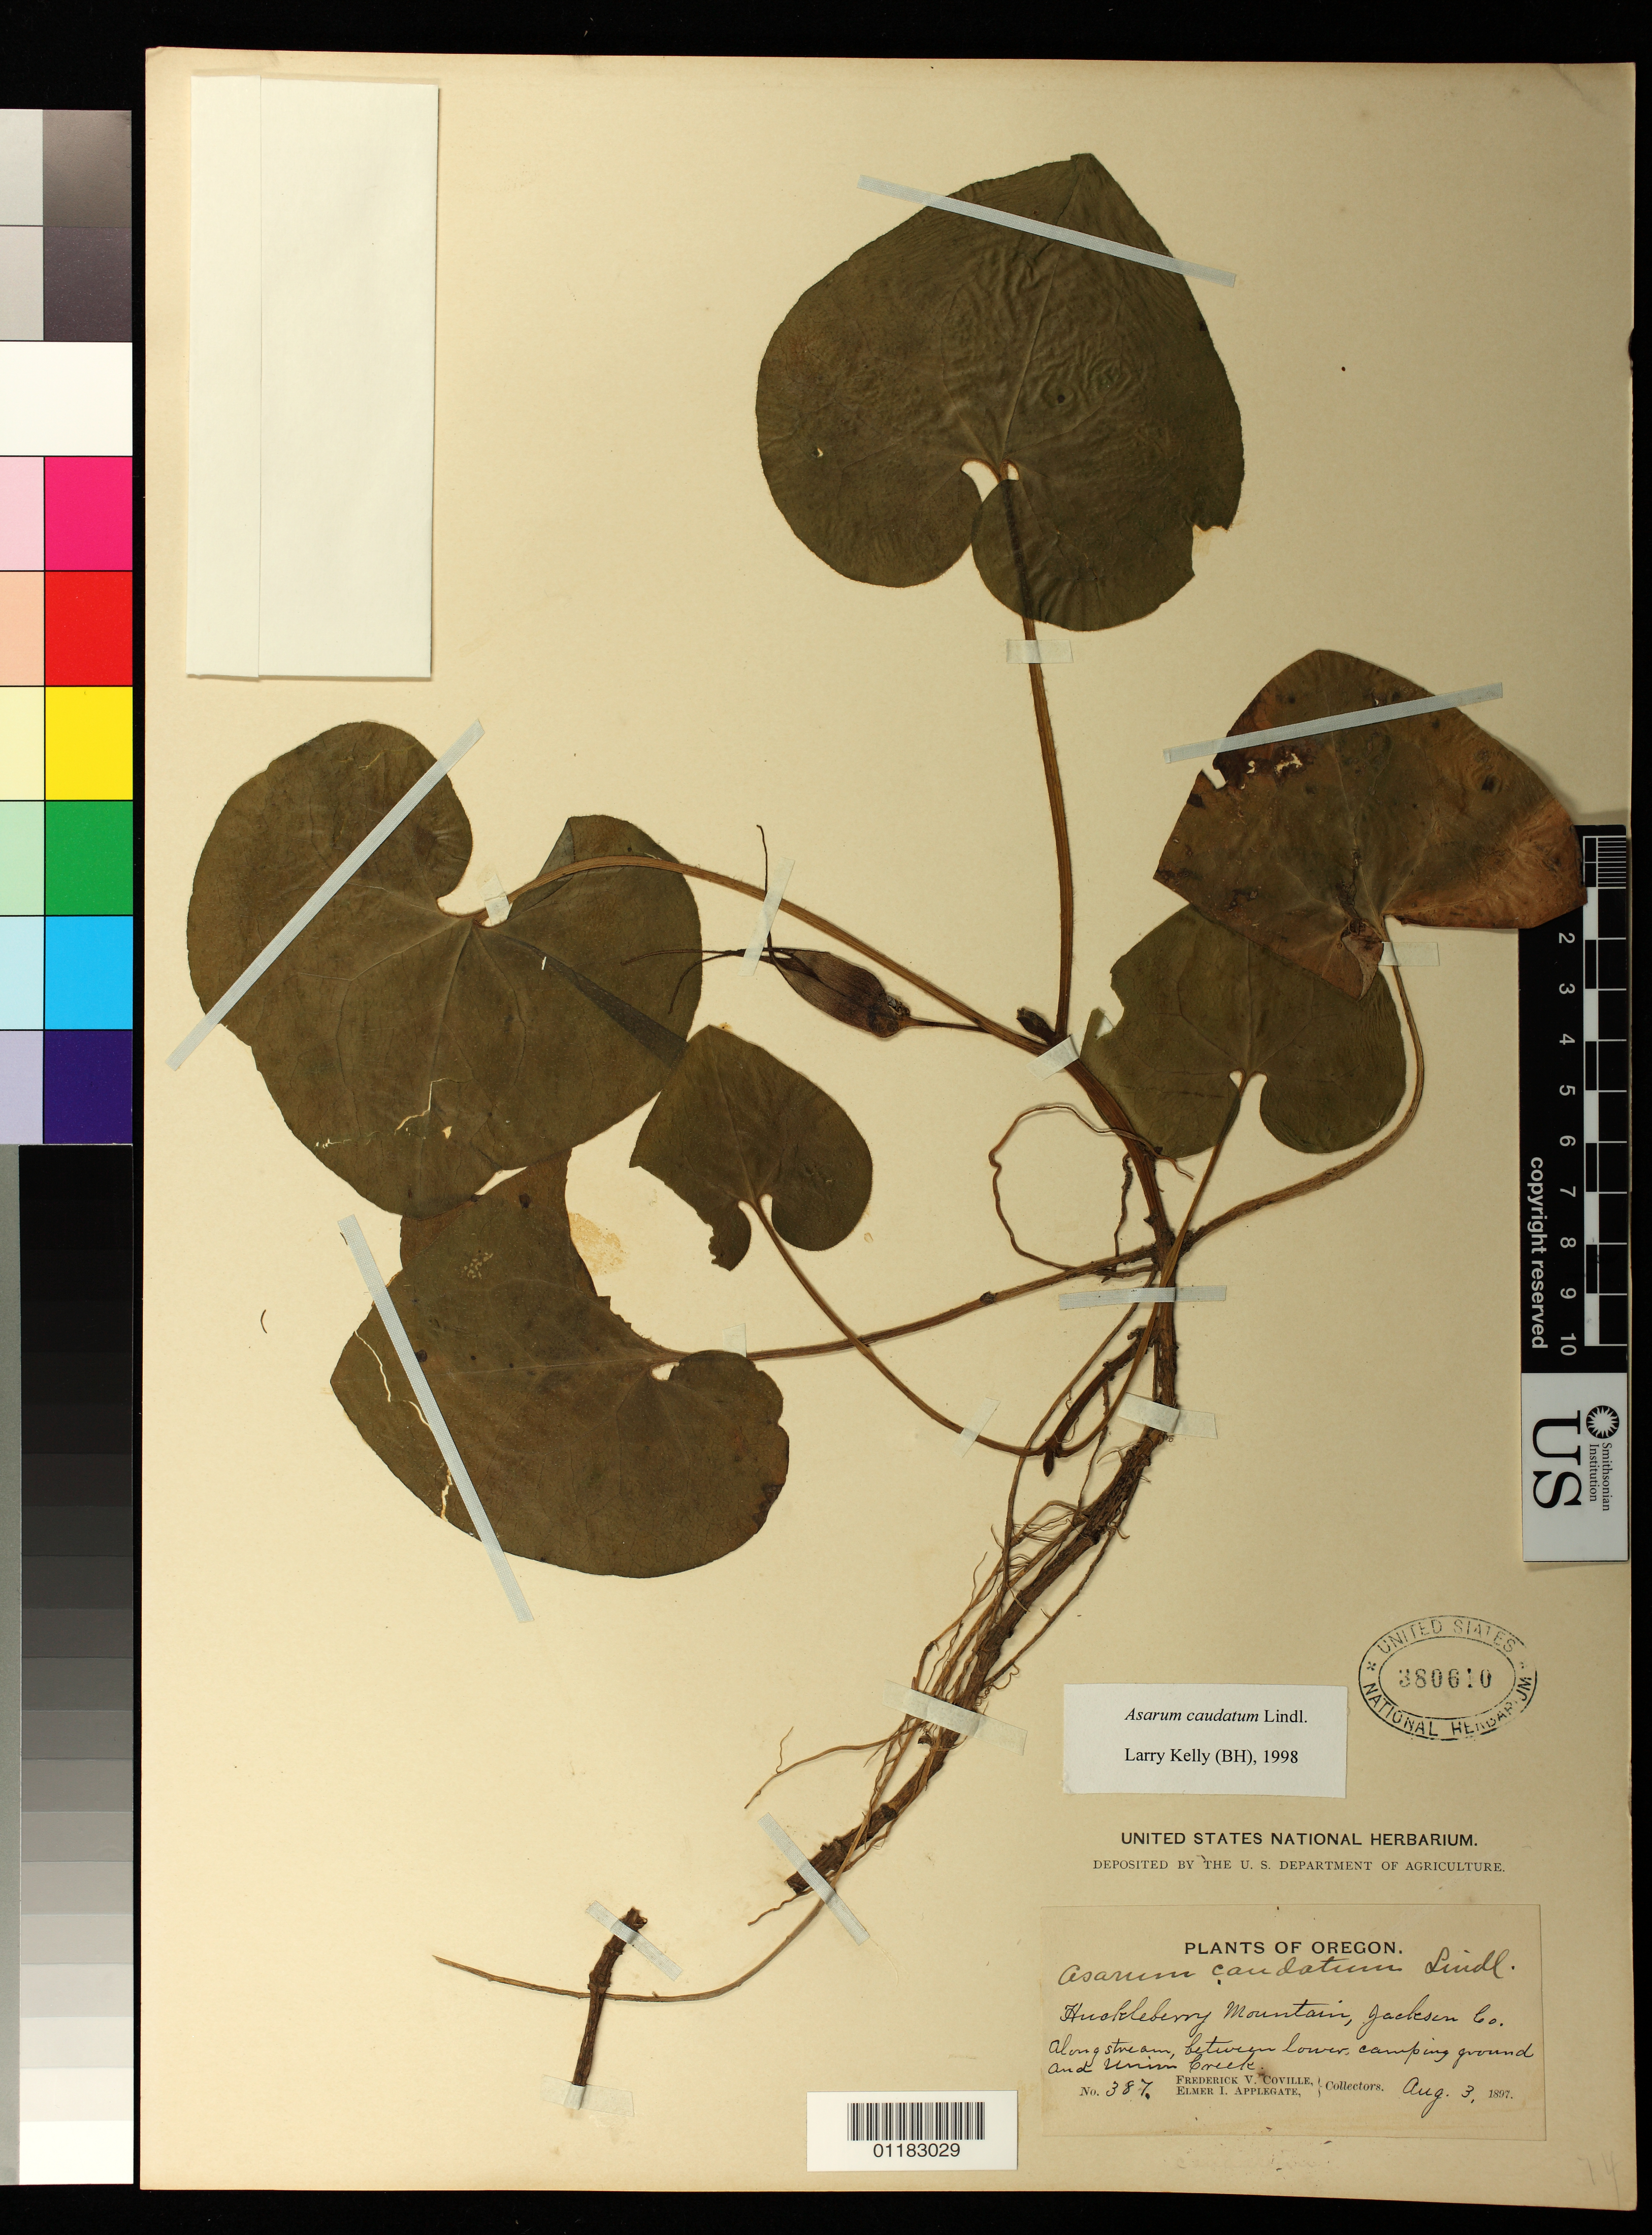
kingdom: Plantae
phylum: Tracheophyta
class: Magnoliopsida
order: Piperales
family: Aristolochiaceae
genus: Asarum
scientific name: Asarum caudatum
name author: Lindl.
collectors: F. V. Coville & E. I. Applegate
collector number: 387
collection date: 1897-08-03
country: United States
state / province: Oregon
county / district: Jackson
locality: Hucklebrry Mountain, Jackson County. Along stream between lower camping ground and Union Creek.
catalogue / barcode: US 380610